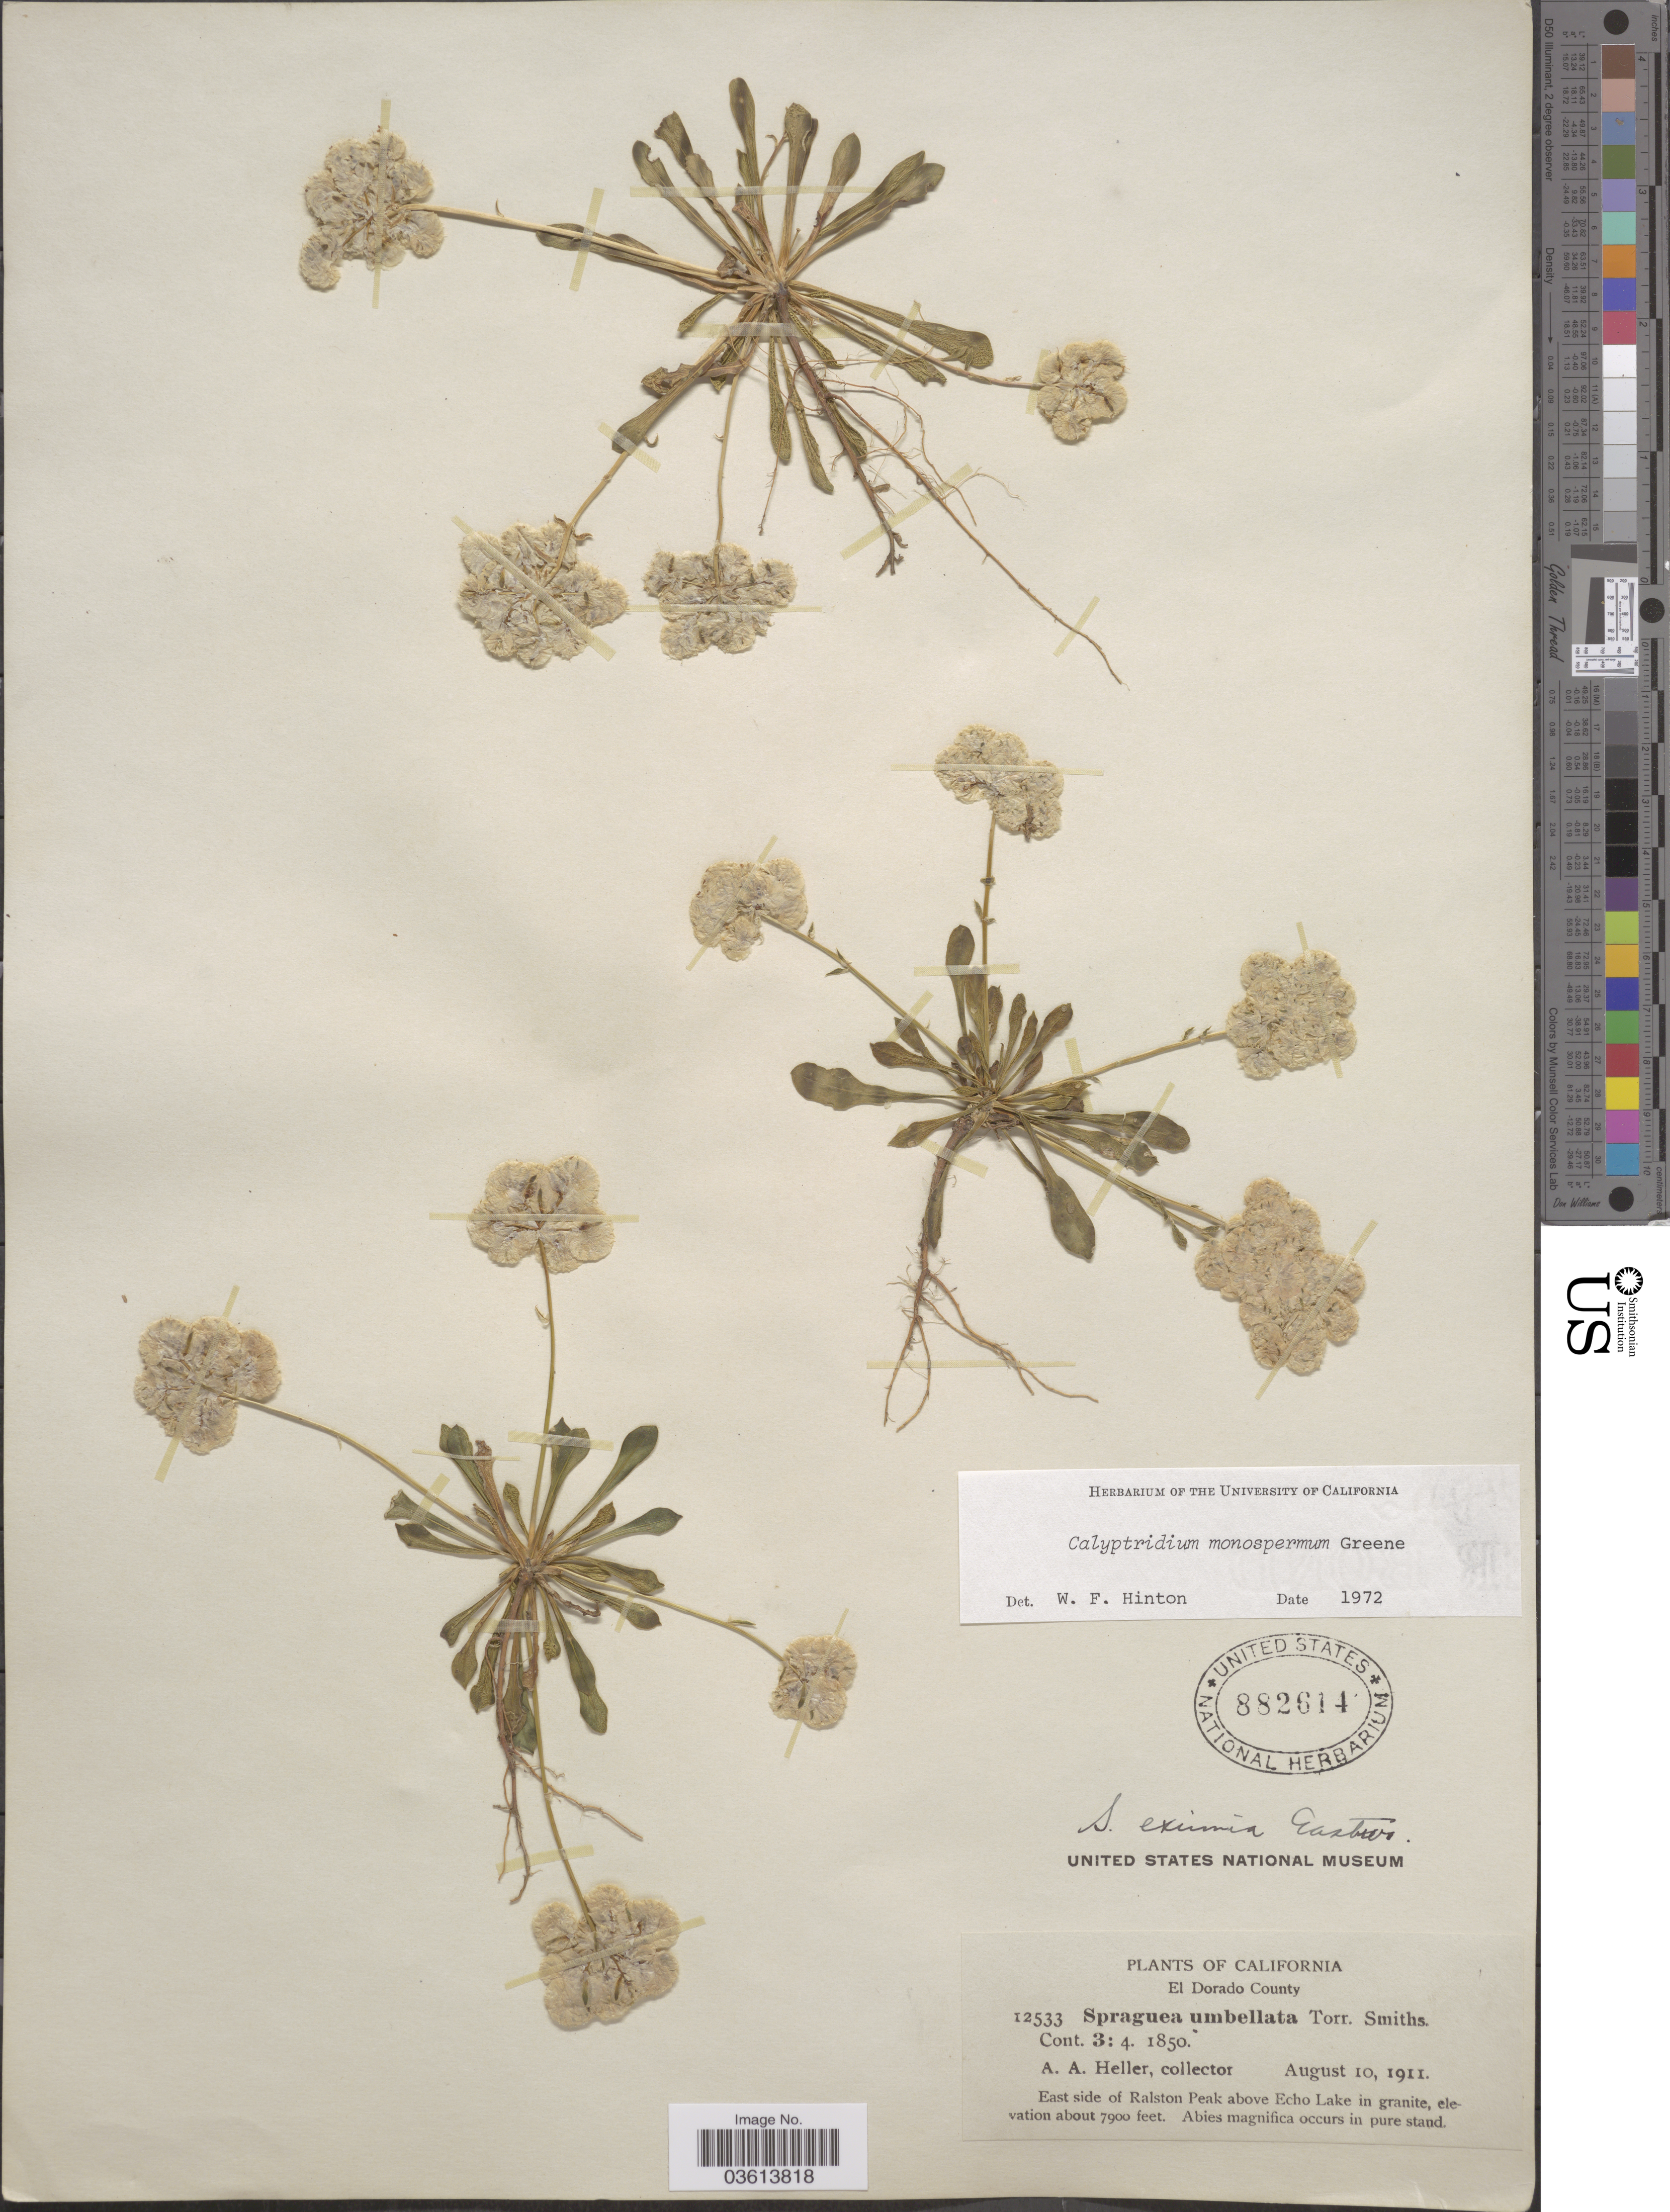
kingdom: Plantae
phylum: Tracheophyta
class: Magnoliopsida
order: Caryophyllales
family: Montiaceae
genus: Calyptridium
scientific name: Calyptridium monospermum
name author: Greene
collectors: A. A. Heller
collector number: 12533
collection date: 1911-08-10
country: United States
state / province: California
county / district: El Dorado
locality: El Dorado County. East side of Ralston Peak above Echo Lake.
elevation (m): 2408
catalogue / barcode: US 882614